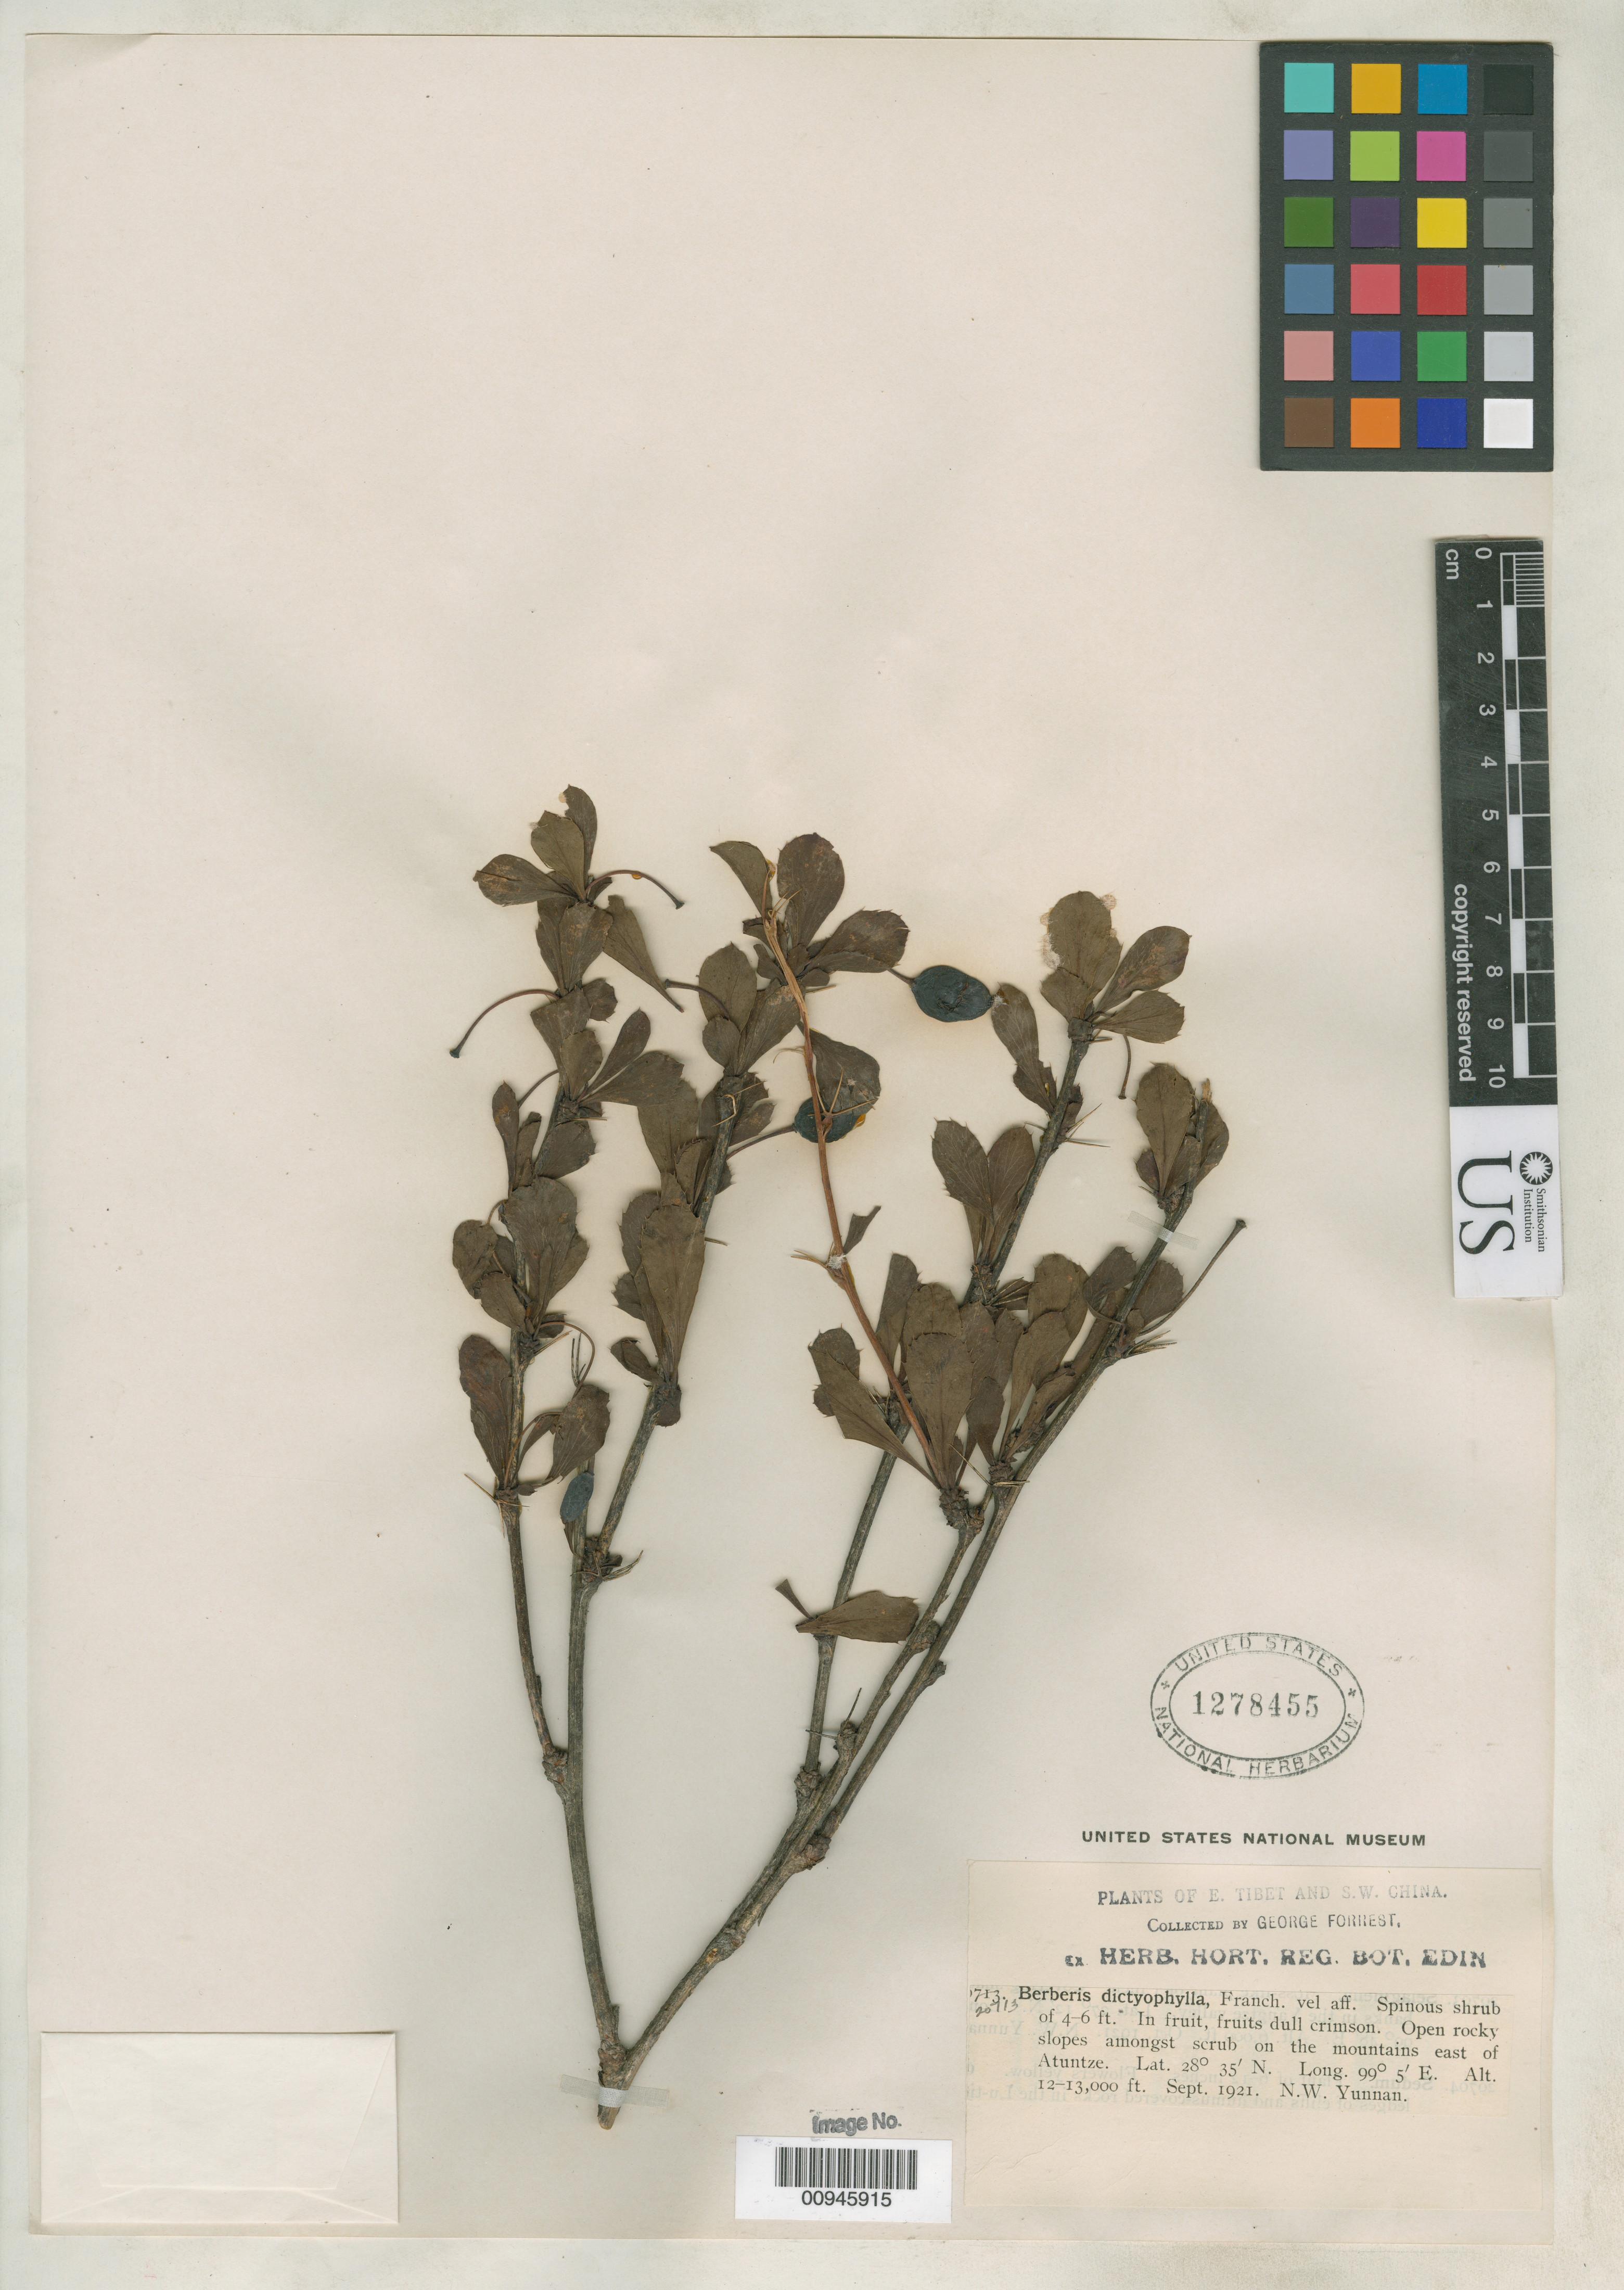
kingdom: Plantae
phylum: Tracheophyta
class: Magnoliopsida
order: Ranunculales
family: Berberidaceae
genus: Berberis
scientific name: Berberis muliensis var. atuntzeana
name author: Ahrendt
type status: Isotype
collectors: G. Forrest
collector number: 20713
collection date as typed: Sep 1921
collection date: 1921-09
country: China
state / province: Yunnan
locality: Open rocky slopes amongst scrub on the mountains east of Atuntze, N.W. Yunnan.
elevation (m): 3658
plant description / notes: Currently accepted name and status as isotype determined by Julian Harber based on image viewed (email comm. July 2009).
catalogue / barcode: US 1278455